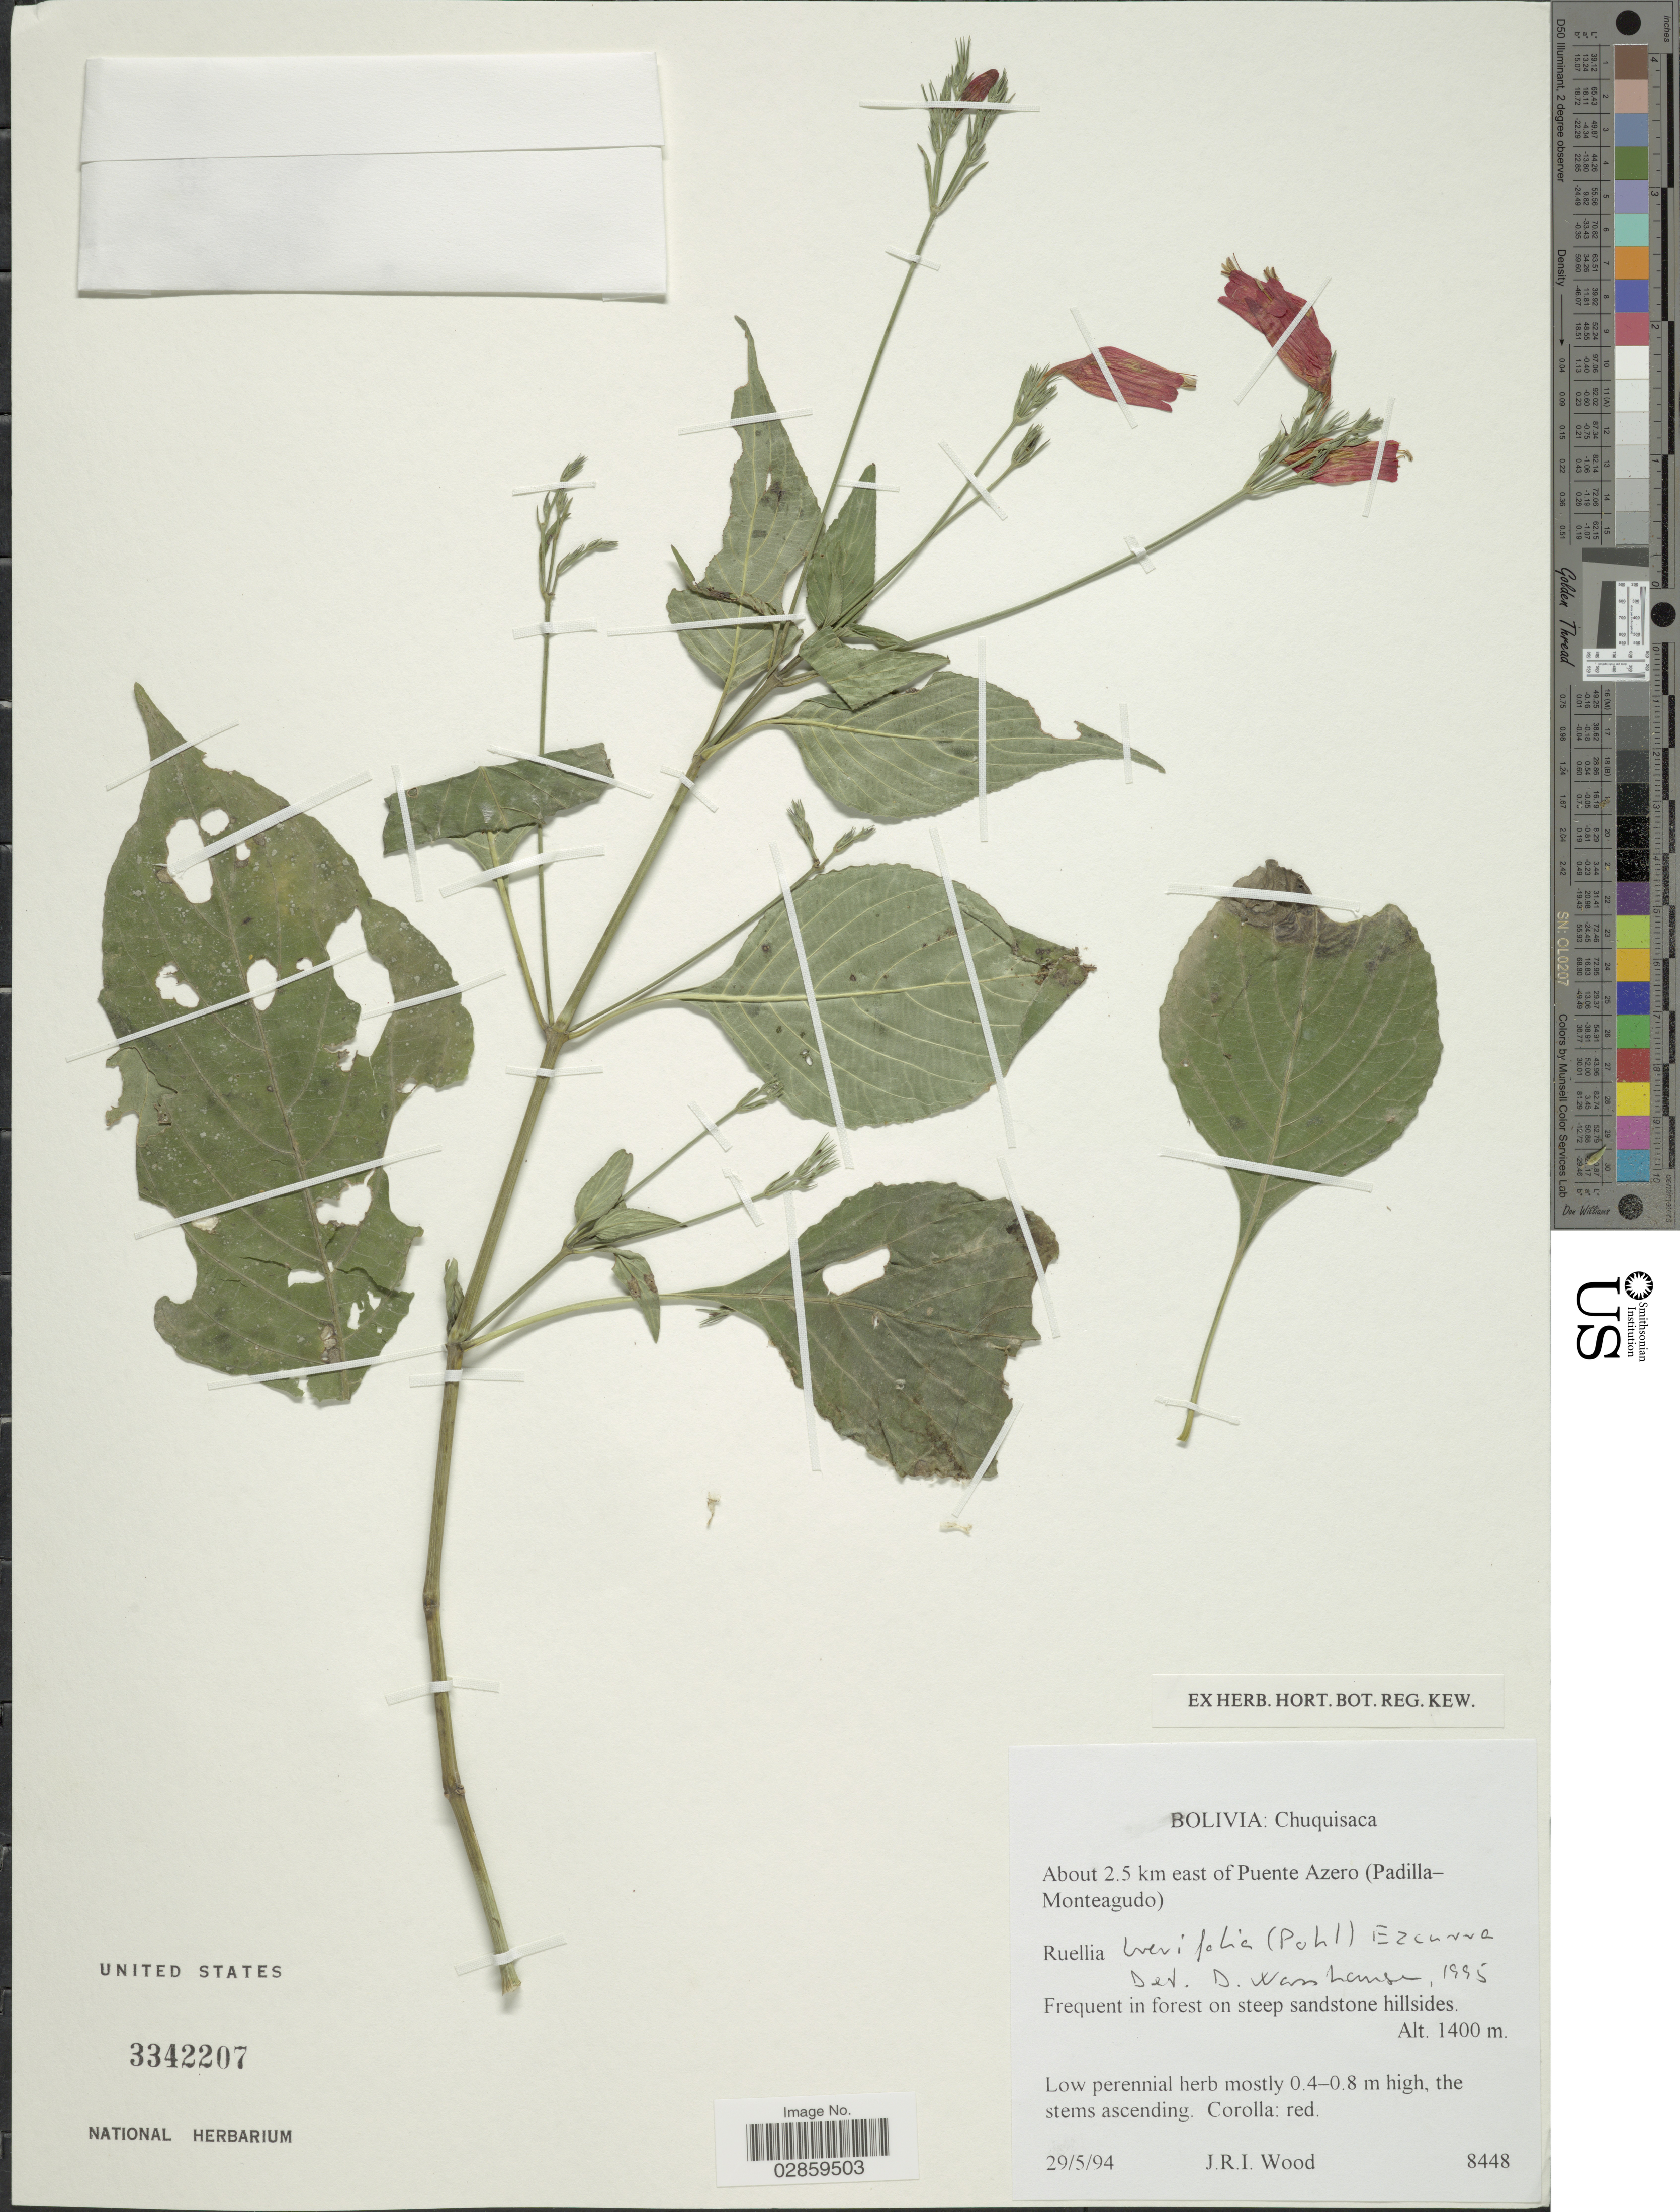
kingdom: Plantae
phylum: Tracheophyta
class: Magnoliopsida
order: Lamiales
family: Acanthaceae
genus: Ruellia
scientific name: Ruellia brevifolia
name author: (Pohl) C. Ezcurra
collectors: J. R. I. Wood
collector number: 8448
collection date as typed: Transcribed d/m/y: 29/5/94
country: Bolivia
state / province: Chuquisaca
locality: About 2.5 km east of Puente Azero (Padilla-Monteagudo).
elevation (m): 1400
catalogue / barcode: US 3342207